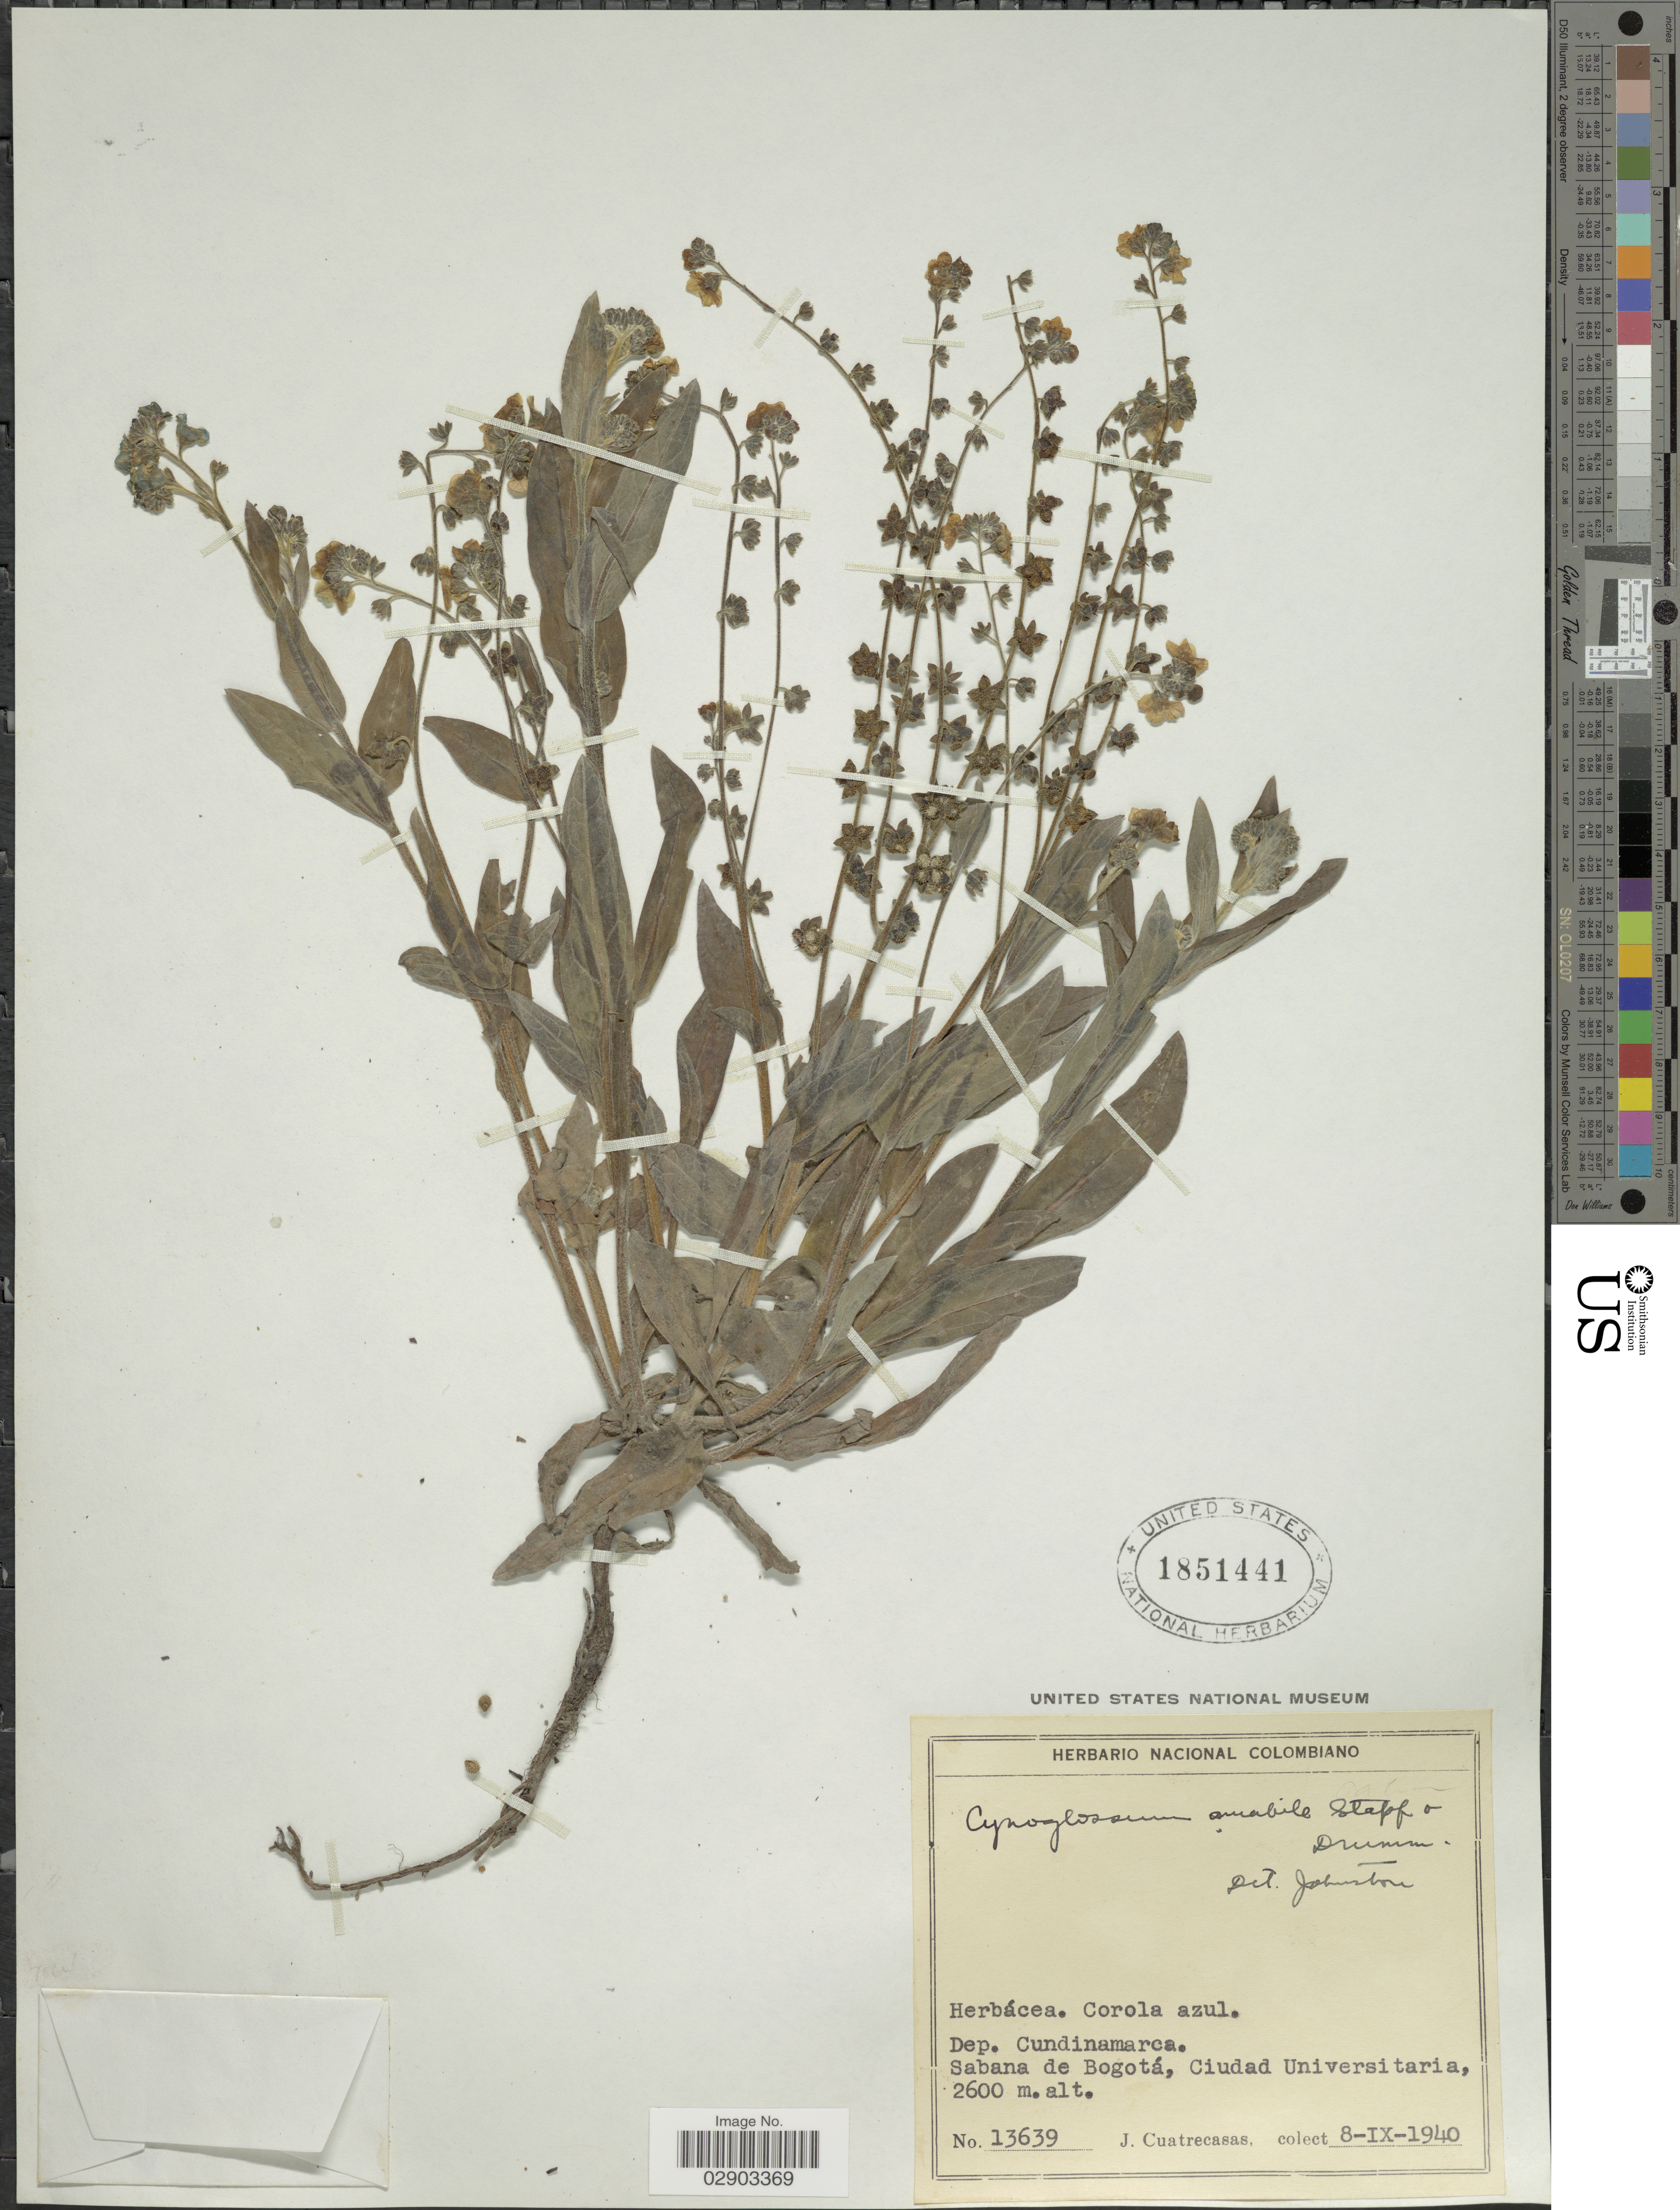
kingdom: Plantae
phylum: Tracheophyta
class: Magnoliopsida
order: Boraginales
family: Boraginaceae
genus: Cynoglossum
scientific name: Cynoglossum amabile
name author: Stapf & J.R. Drumm.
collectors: J. Cuatrecasas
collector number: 13639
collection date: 1940-09-08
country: Colombia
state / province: Cundinamarca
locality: Dep. Cundinamarca. Sabana de Bogotá, Ciudad Universitaria.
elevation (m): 2600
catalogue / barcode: US 1851441